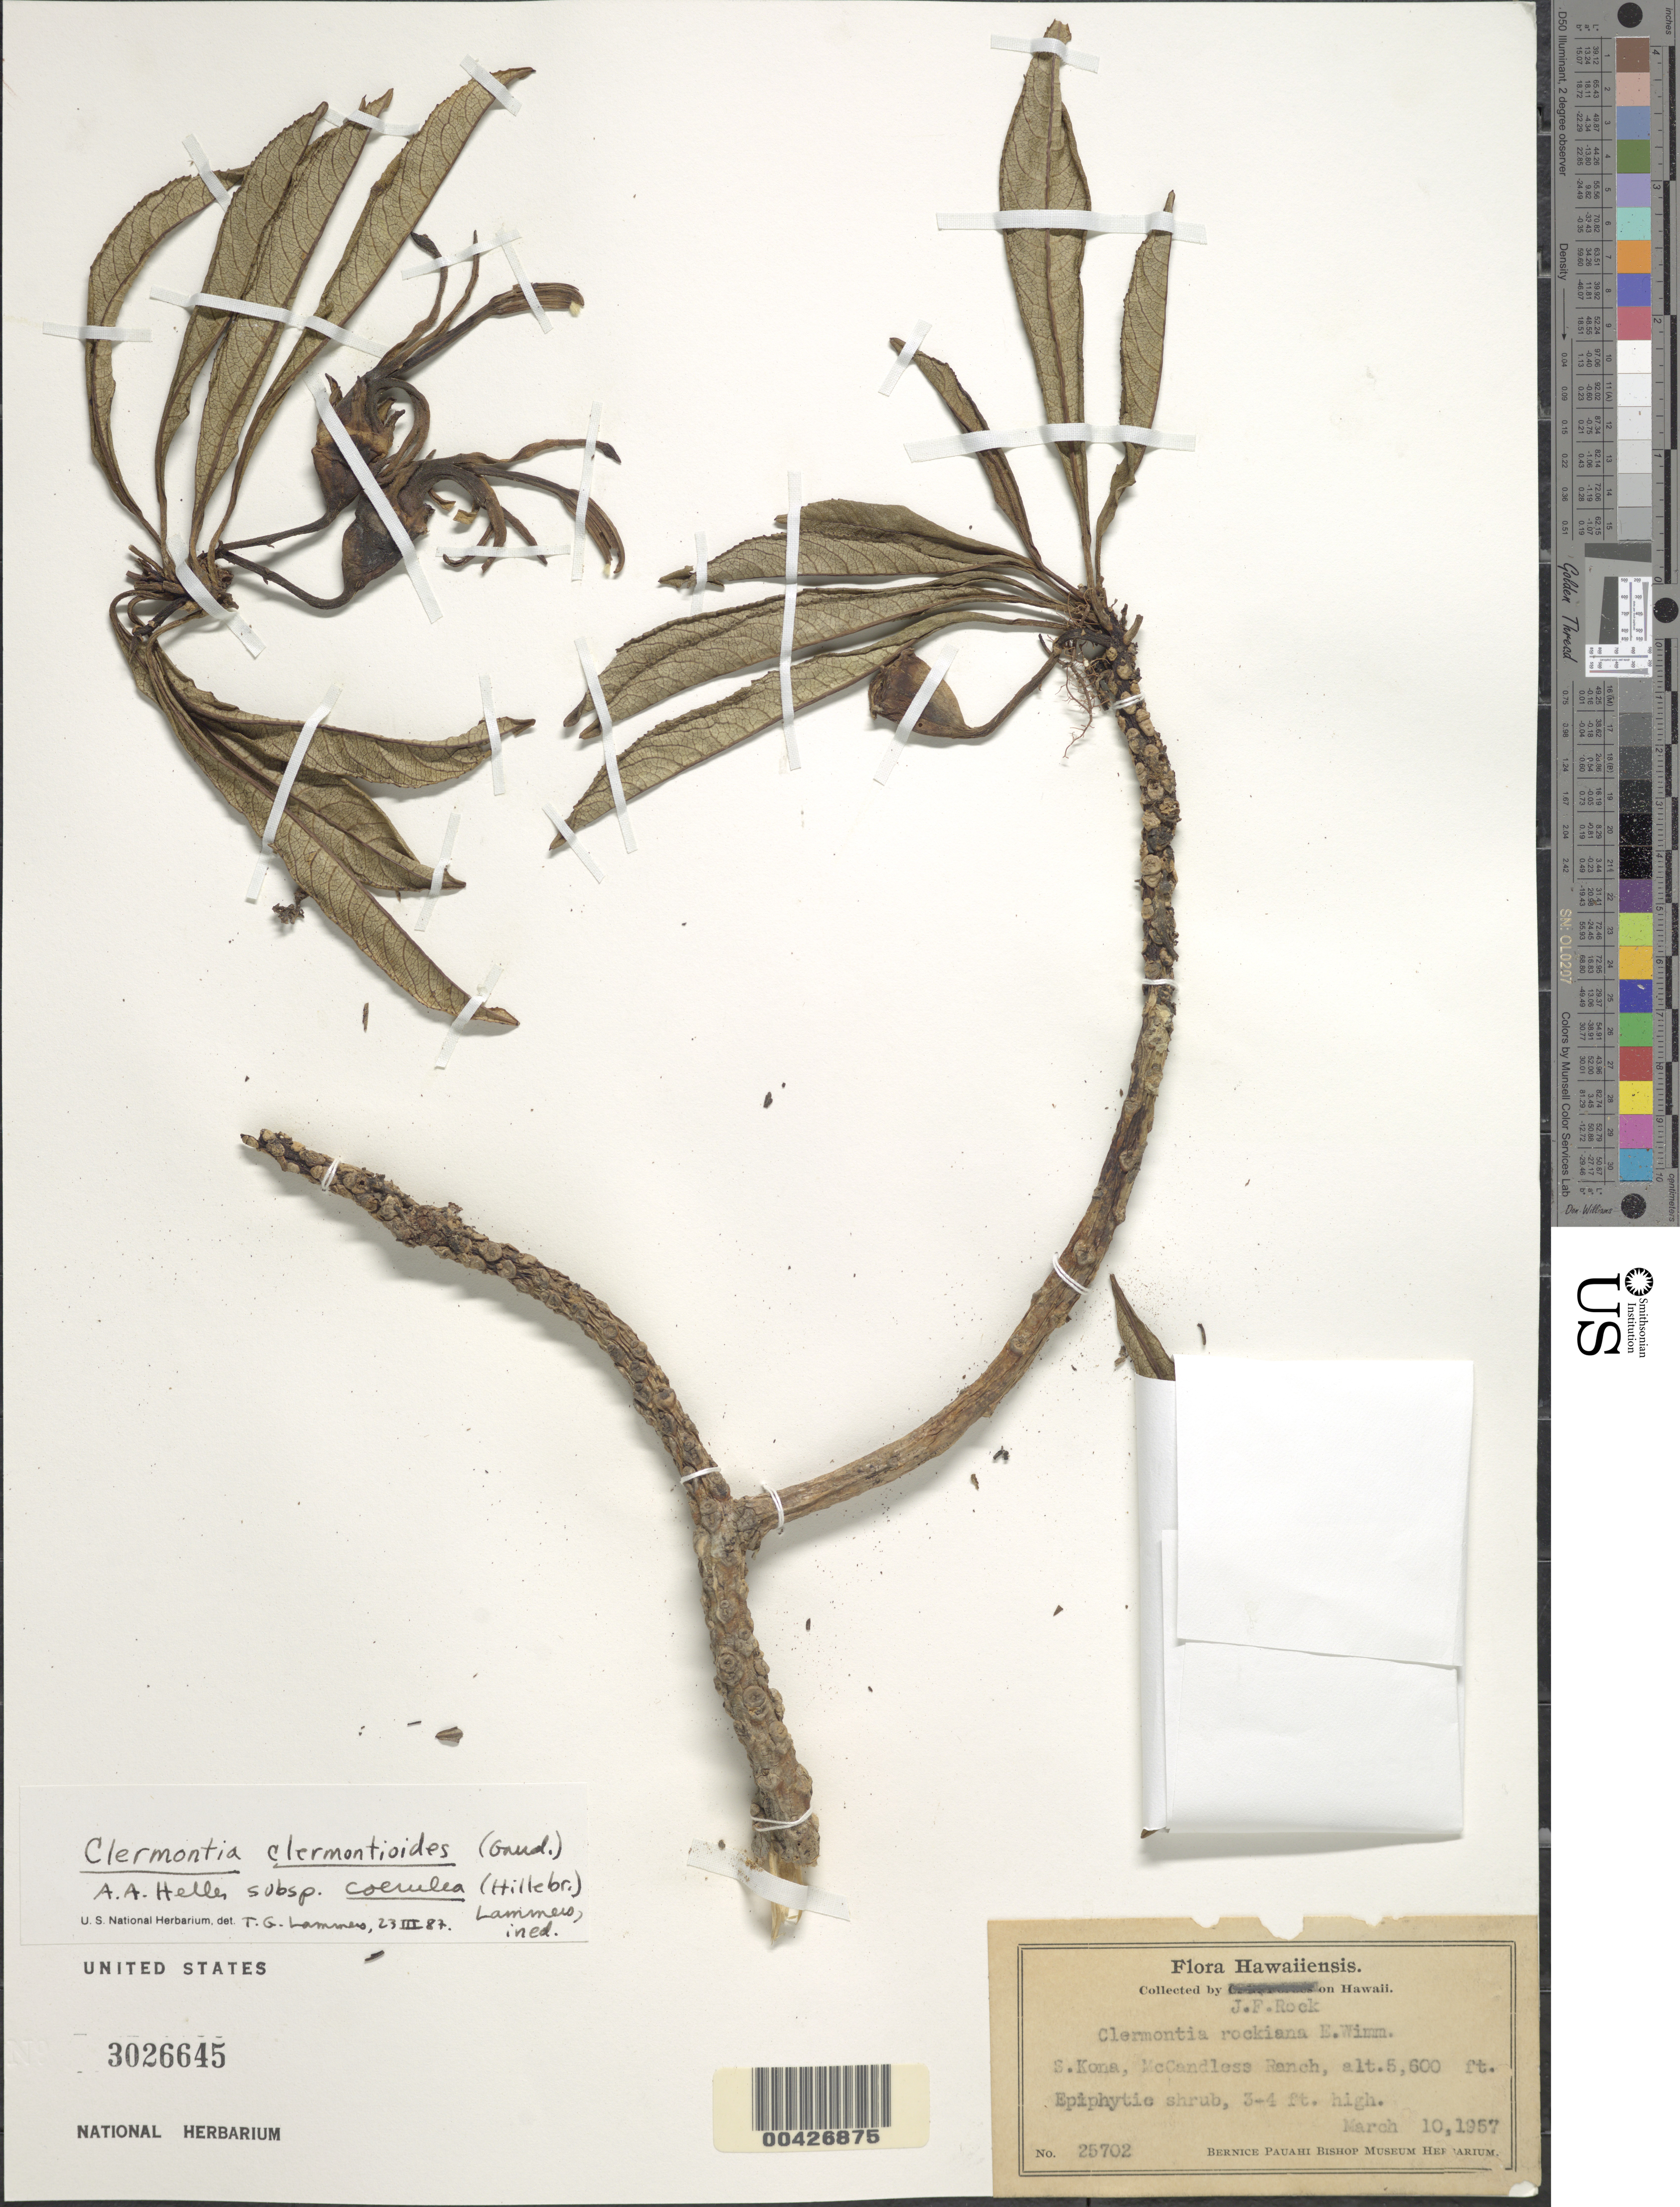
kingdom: Plantae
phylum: Tracheophyta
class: Magnoliopsida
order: Asterales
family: Campanulaceae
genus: Clermontia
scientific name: Clermontia clermontioides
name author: (Gaudich.) A. Heller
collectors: J. F. Rock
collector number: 25702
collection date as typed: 10 Mar 1957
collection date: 1957-03-10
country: United States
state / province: Hawaii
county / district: Hawaii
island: Hawaii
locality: South Kona, McCandless Ranch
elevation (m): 1707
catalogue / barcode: US 3026645